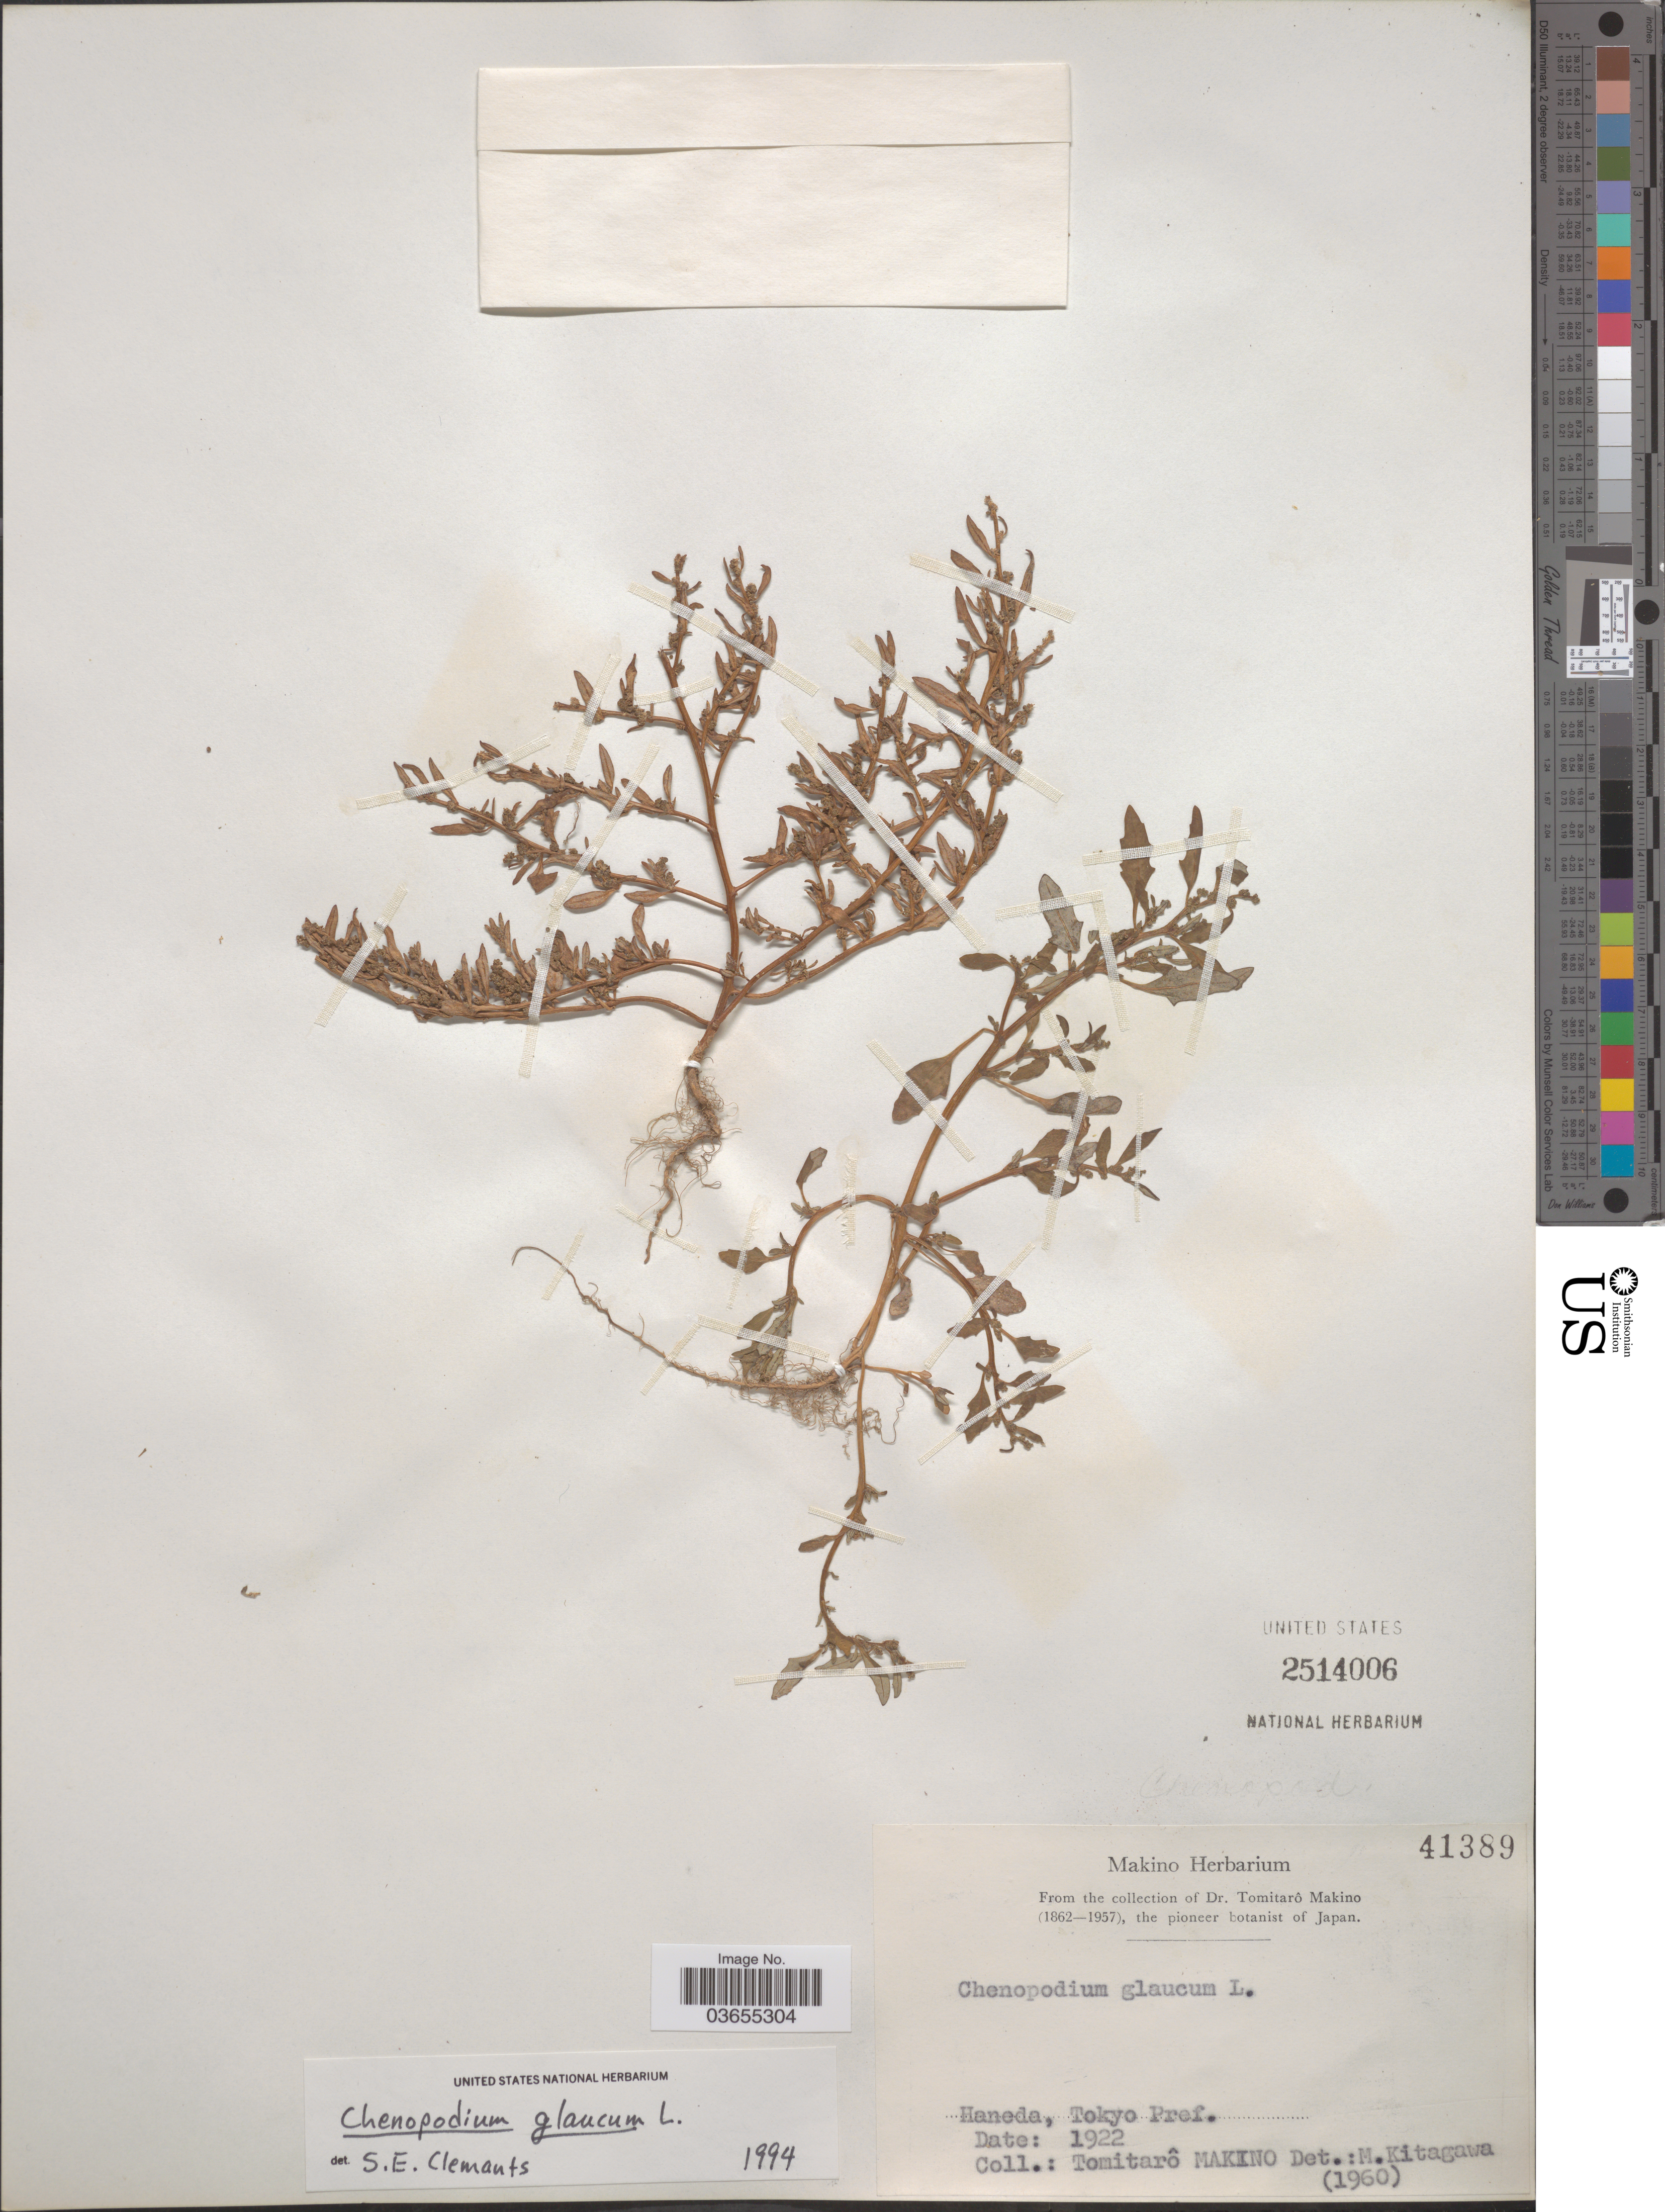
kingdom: Plantae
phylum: Tracheophyta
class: Magnoliopsida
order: Caryophyllales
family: Amaranthaceae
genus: Chenopodium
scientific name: Chenopodium glaucum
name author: L.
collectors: T. Makino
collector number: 41389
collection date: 1922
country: Japan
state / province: Tokyo, Federal City of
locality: Haneda, Tokyo Pref.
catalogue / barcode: US 2514006